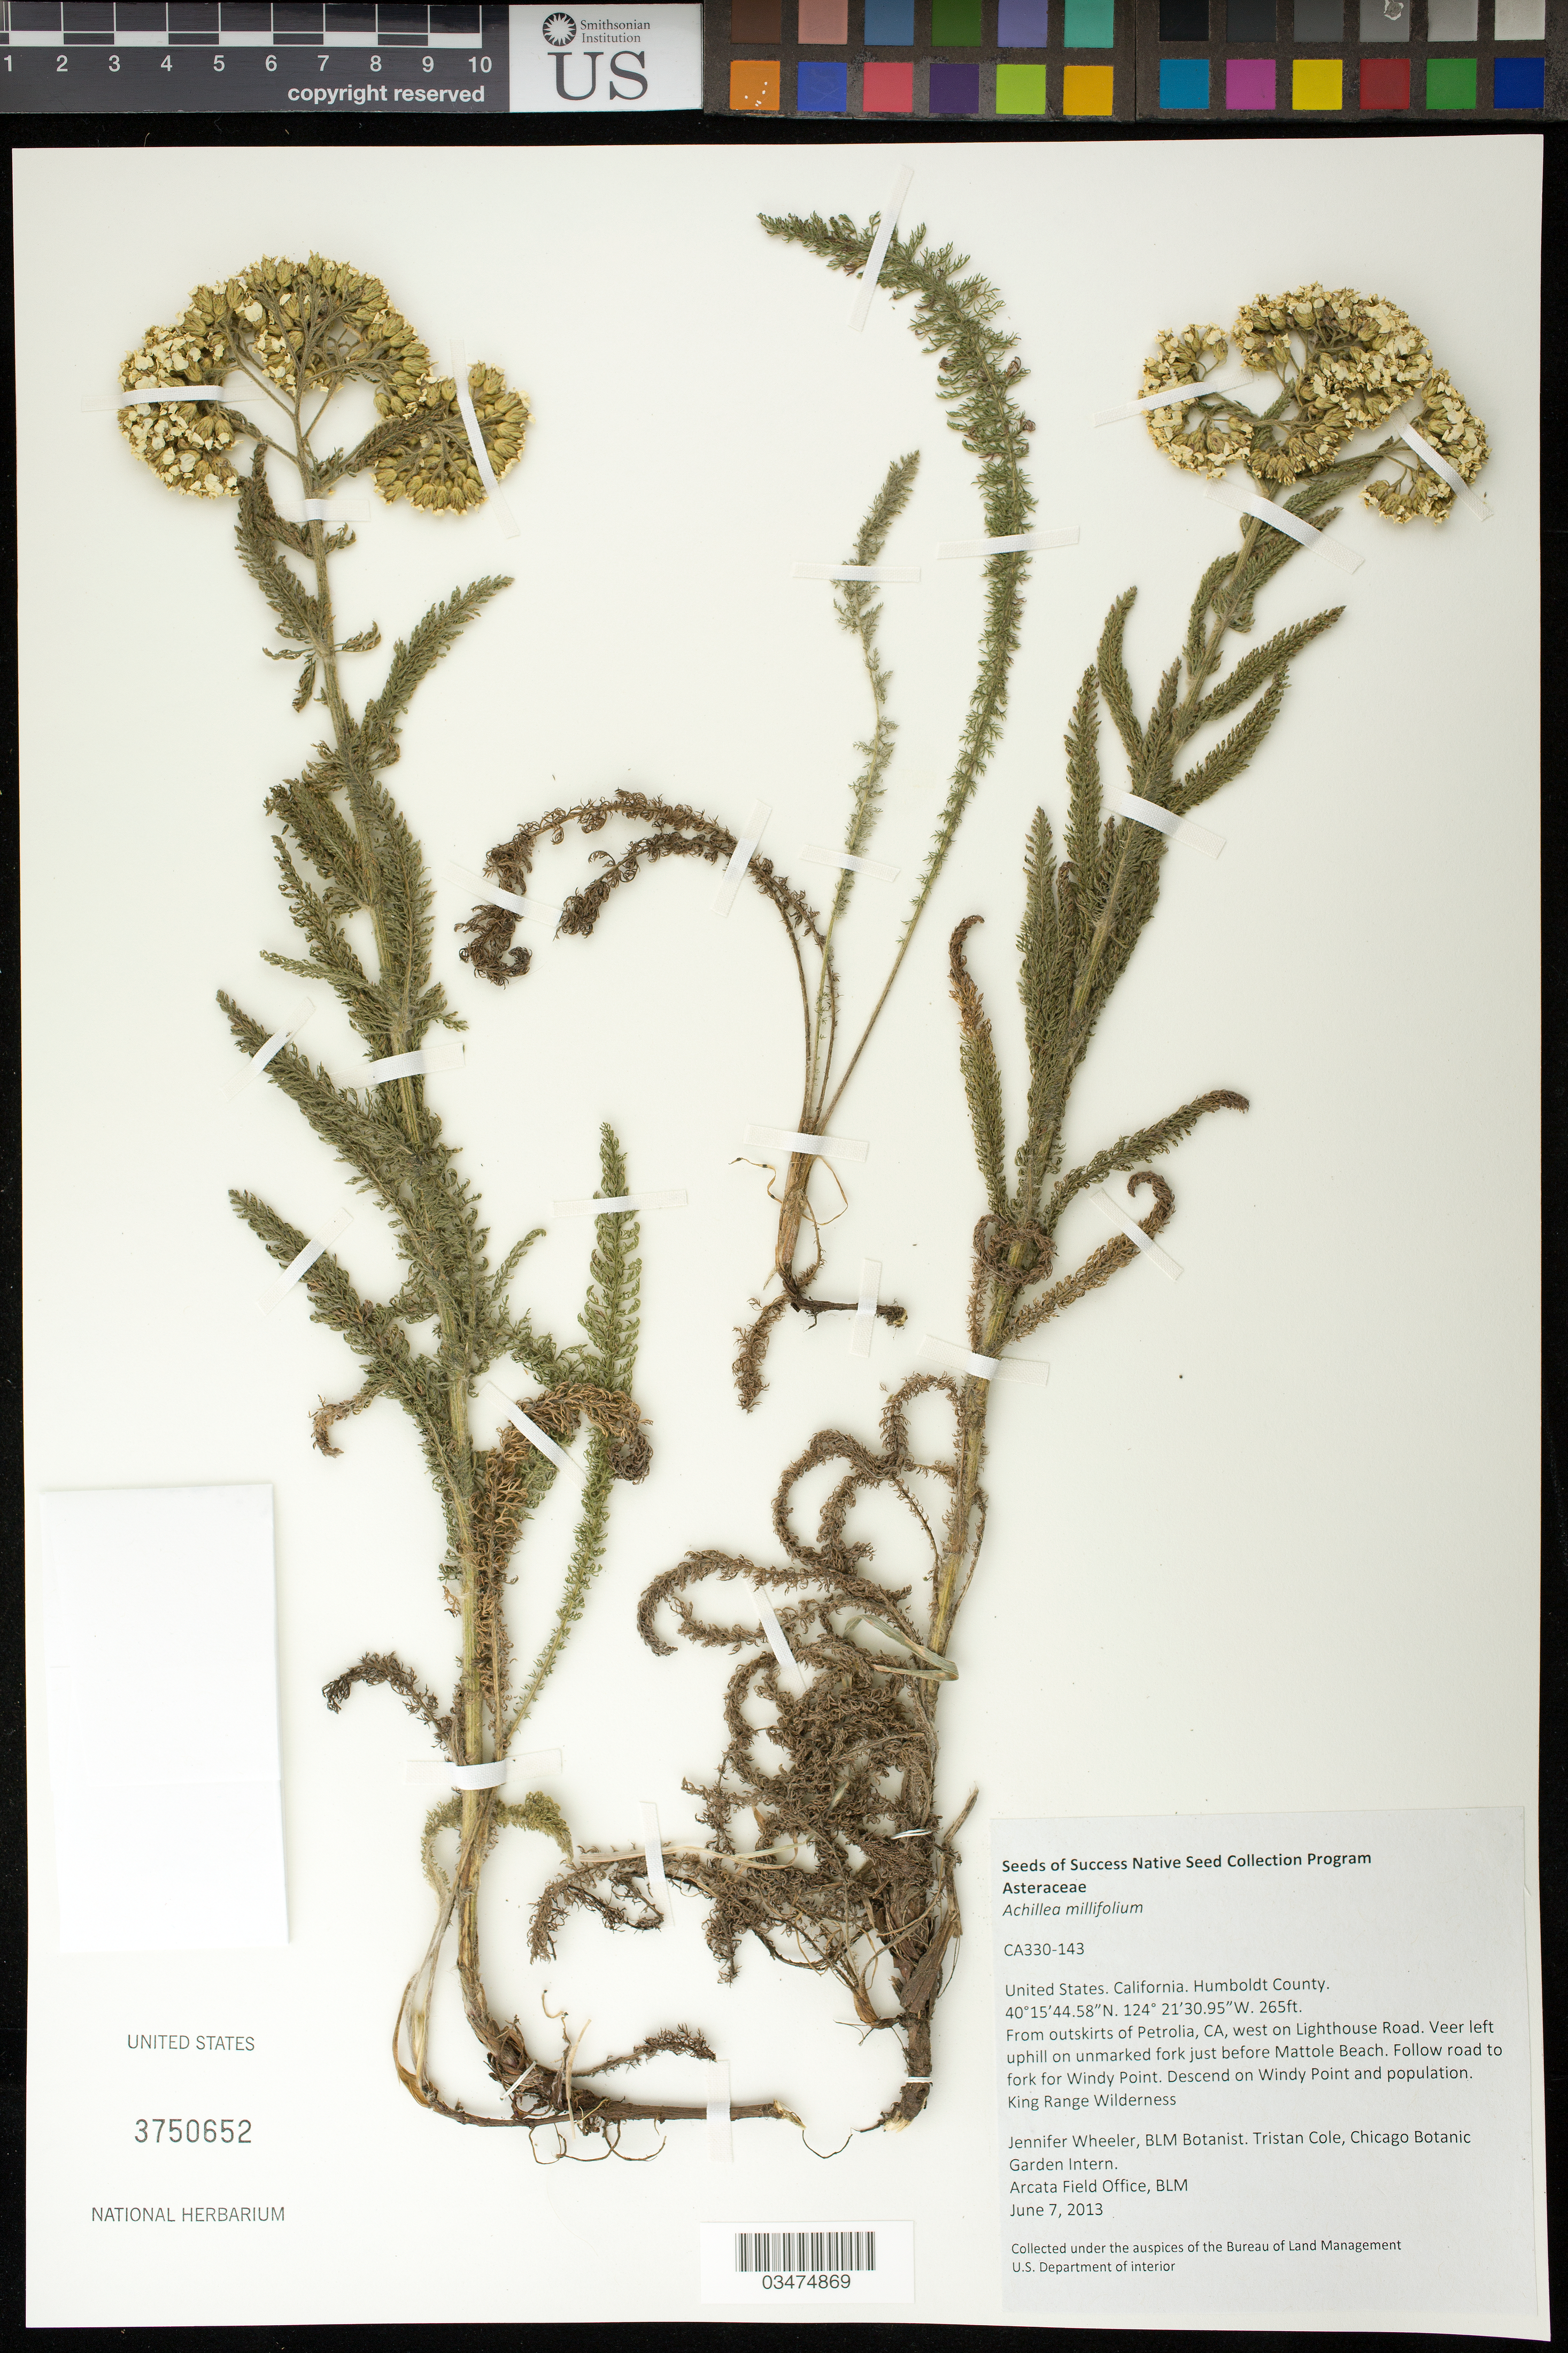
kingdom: Plantae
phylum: Tracheophyta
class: Magnoliopsida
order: Asterales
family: Asteraceae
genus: Achillea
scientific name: Achillea millefolium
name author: L.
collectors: J. Wheeler & T. Cole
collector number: CA330-143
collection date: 2013-06-07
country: United States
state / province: California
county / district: Humboldt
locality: From outskirts of Petrolia, W on Lighthouse rd, before Mattole Beach. Windy Point. King Range Wilderness.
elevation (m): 81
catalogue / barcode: US 3750652